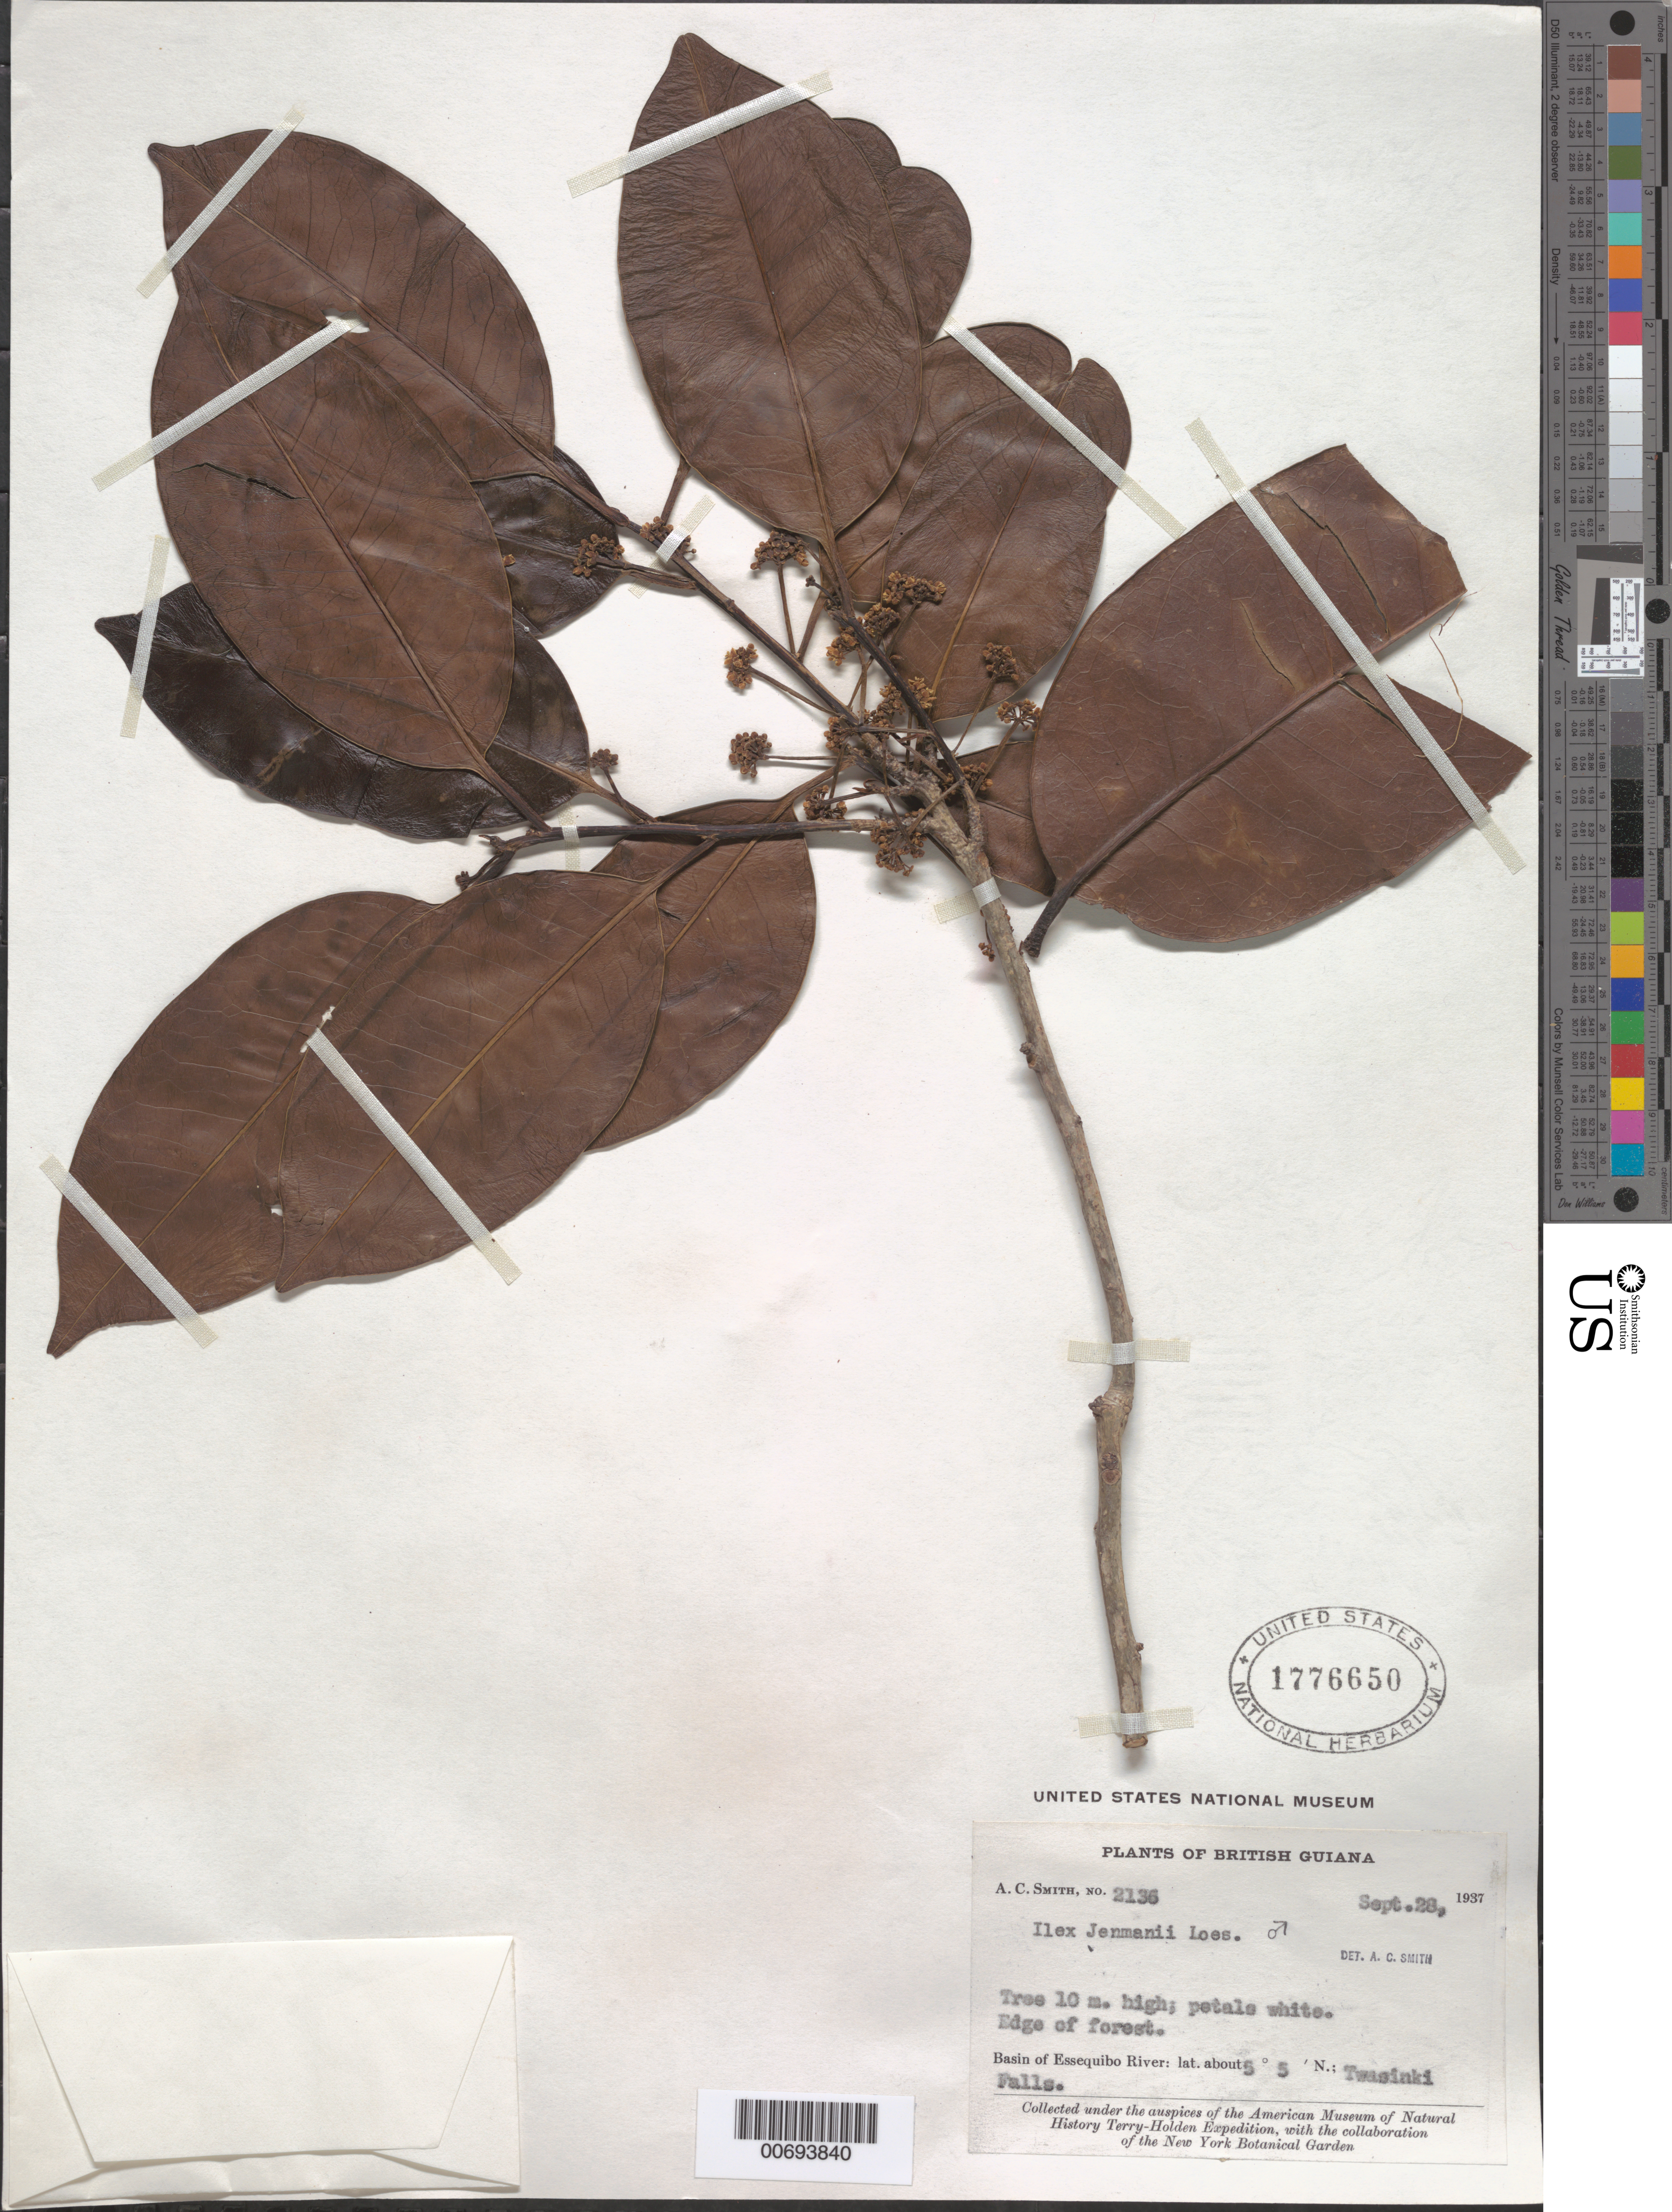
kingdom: Plantae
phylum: Tracheophyta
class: Magnoliopsida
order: Aquifoliales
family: Aquifoliaceae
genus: Ilex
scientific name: Ilex jenmanii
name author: Loes.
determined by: Smith, A. C.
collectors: A. C. Smith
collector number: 2136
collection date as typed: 28-Sep-37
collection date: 1937-09-28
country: Guyana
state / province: Potaro-Siparuni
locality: Twasinki Falls, Essequibo River basin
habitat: Edge of forest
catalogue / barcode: US 1776650